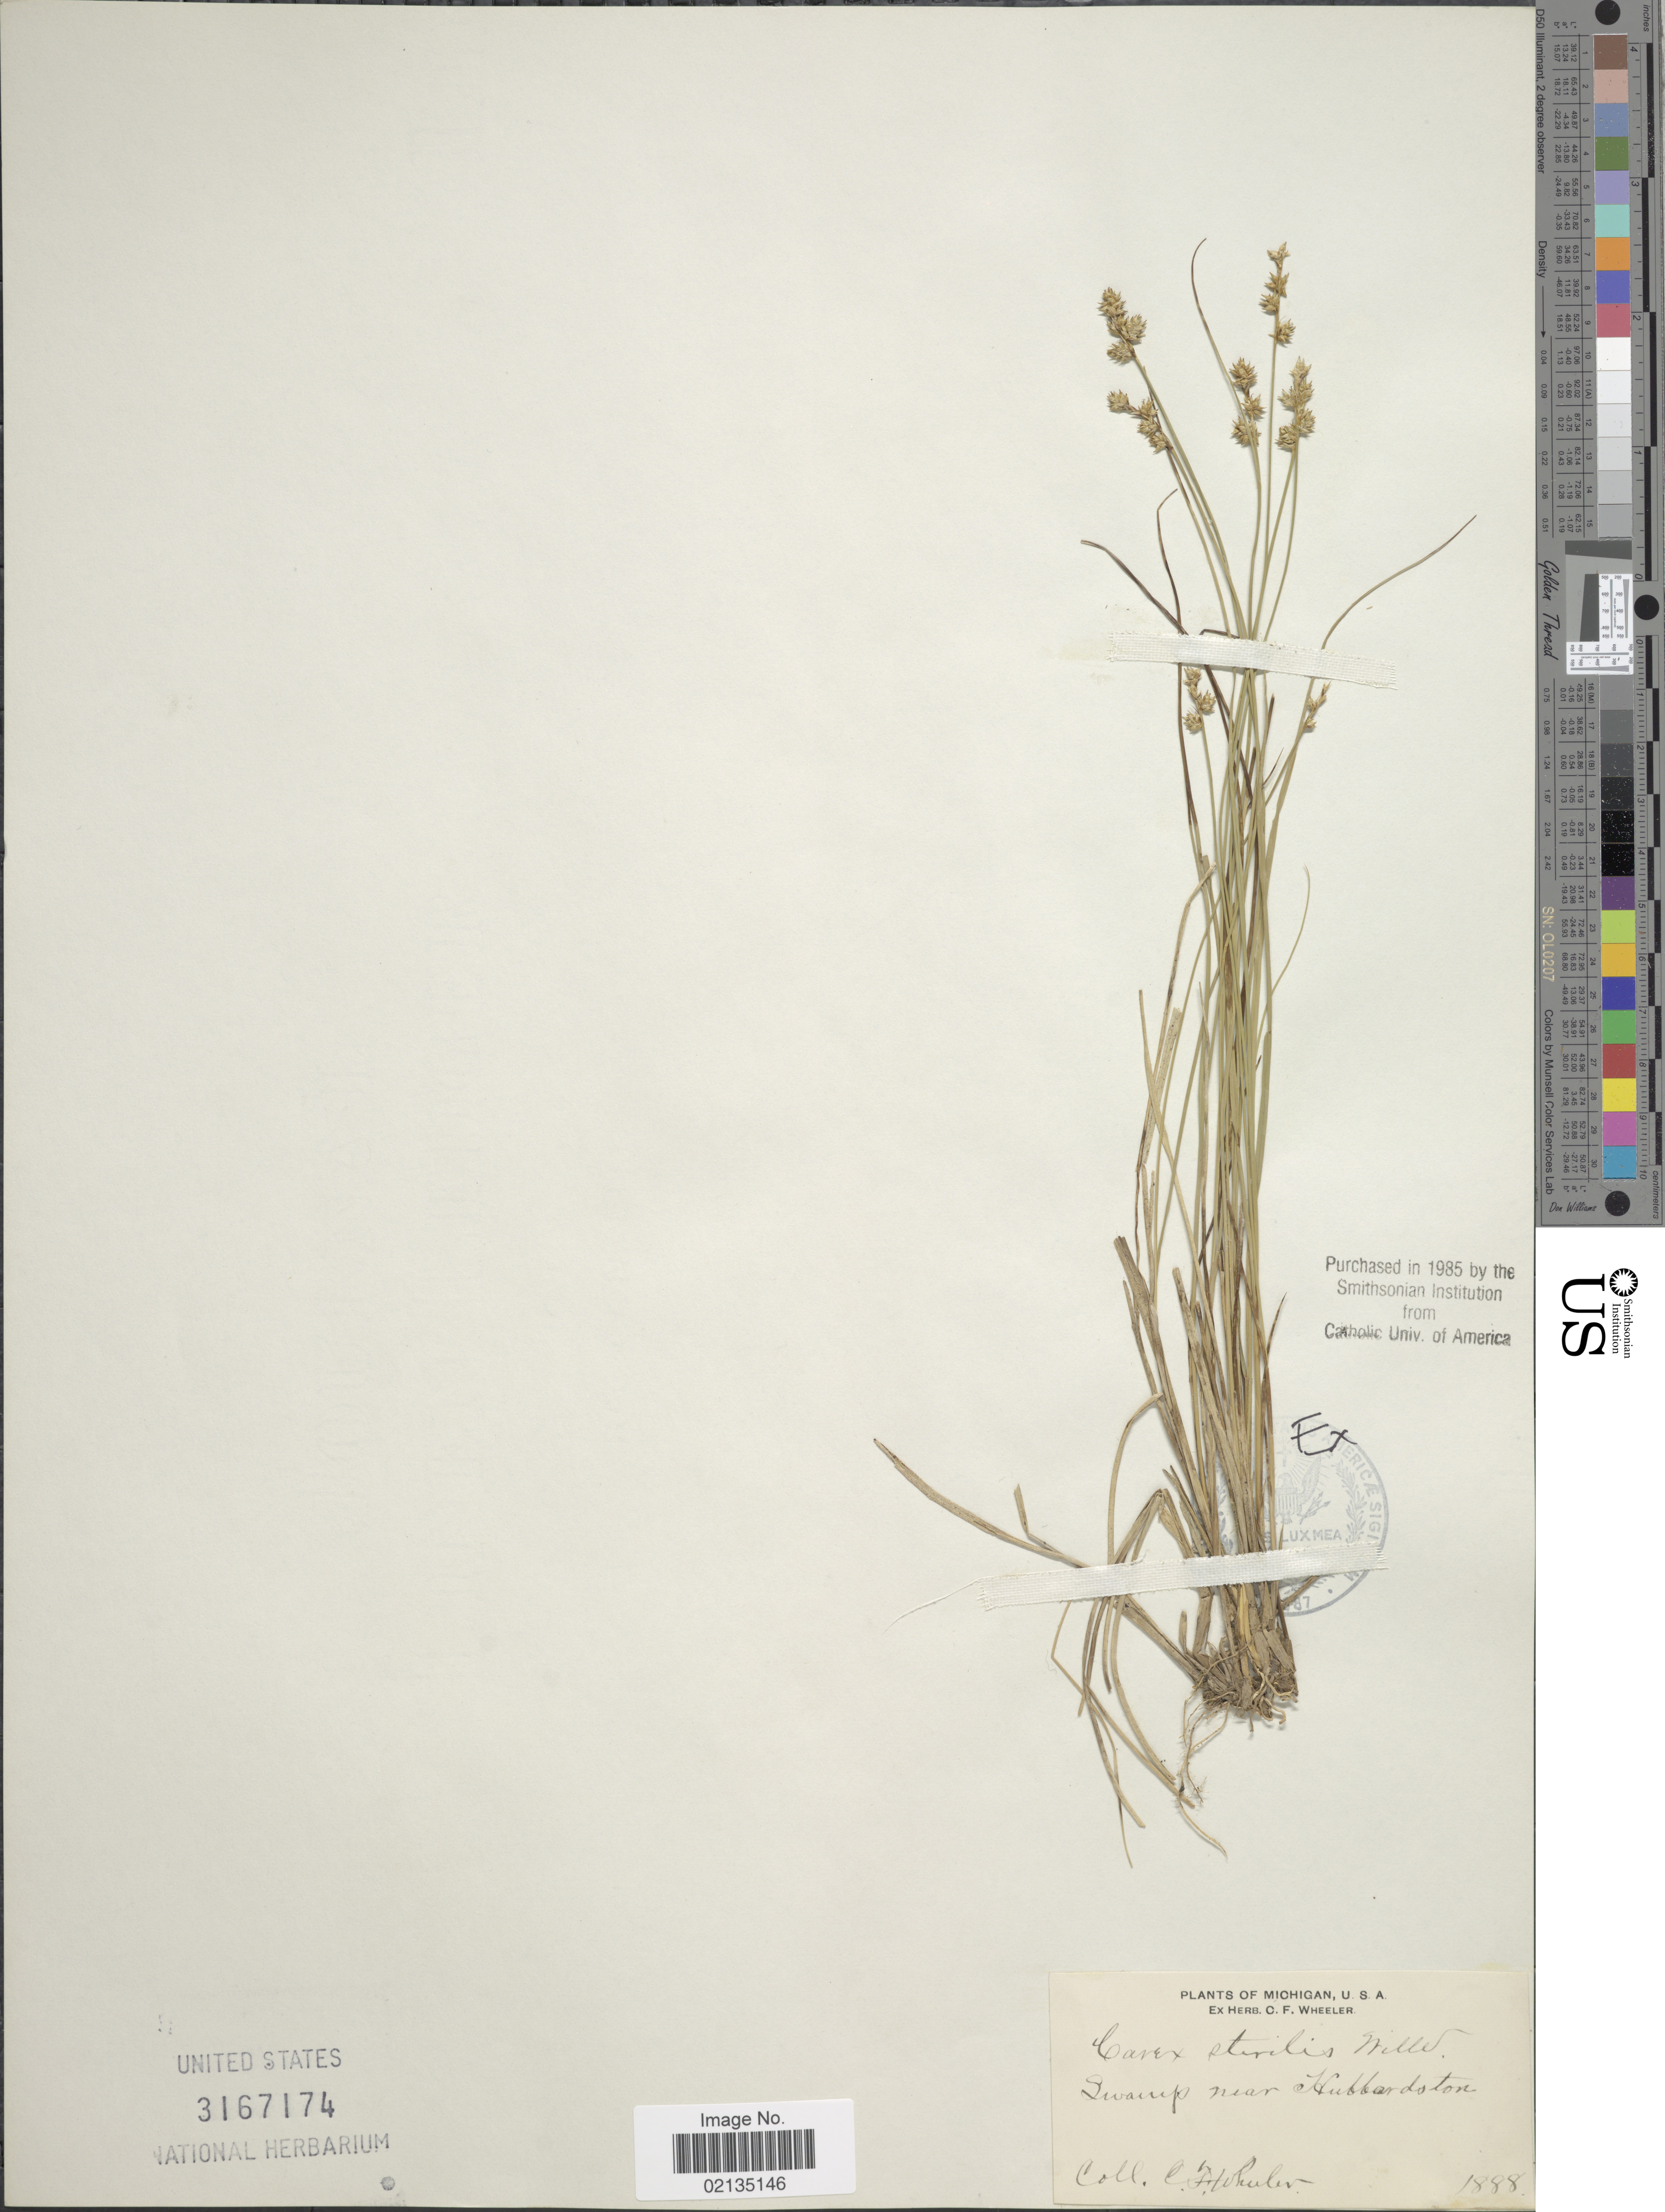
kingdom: Plantae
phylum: Tracheophyta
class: Liliopsida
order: Poales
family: Cyperaceae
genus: Carex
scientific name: Carex sterilis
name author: Willd.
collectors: C. Wheeler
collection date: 1888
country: United States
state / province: Michigan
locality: Swamp near Hubbardston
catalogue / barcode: US 3167174